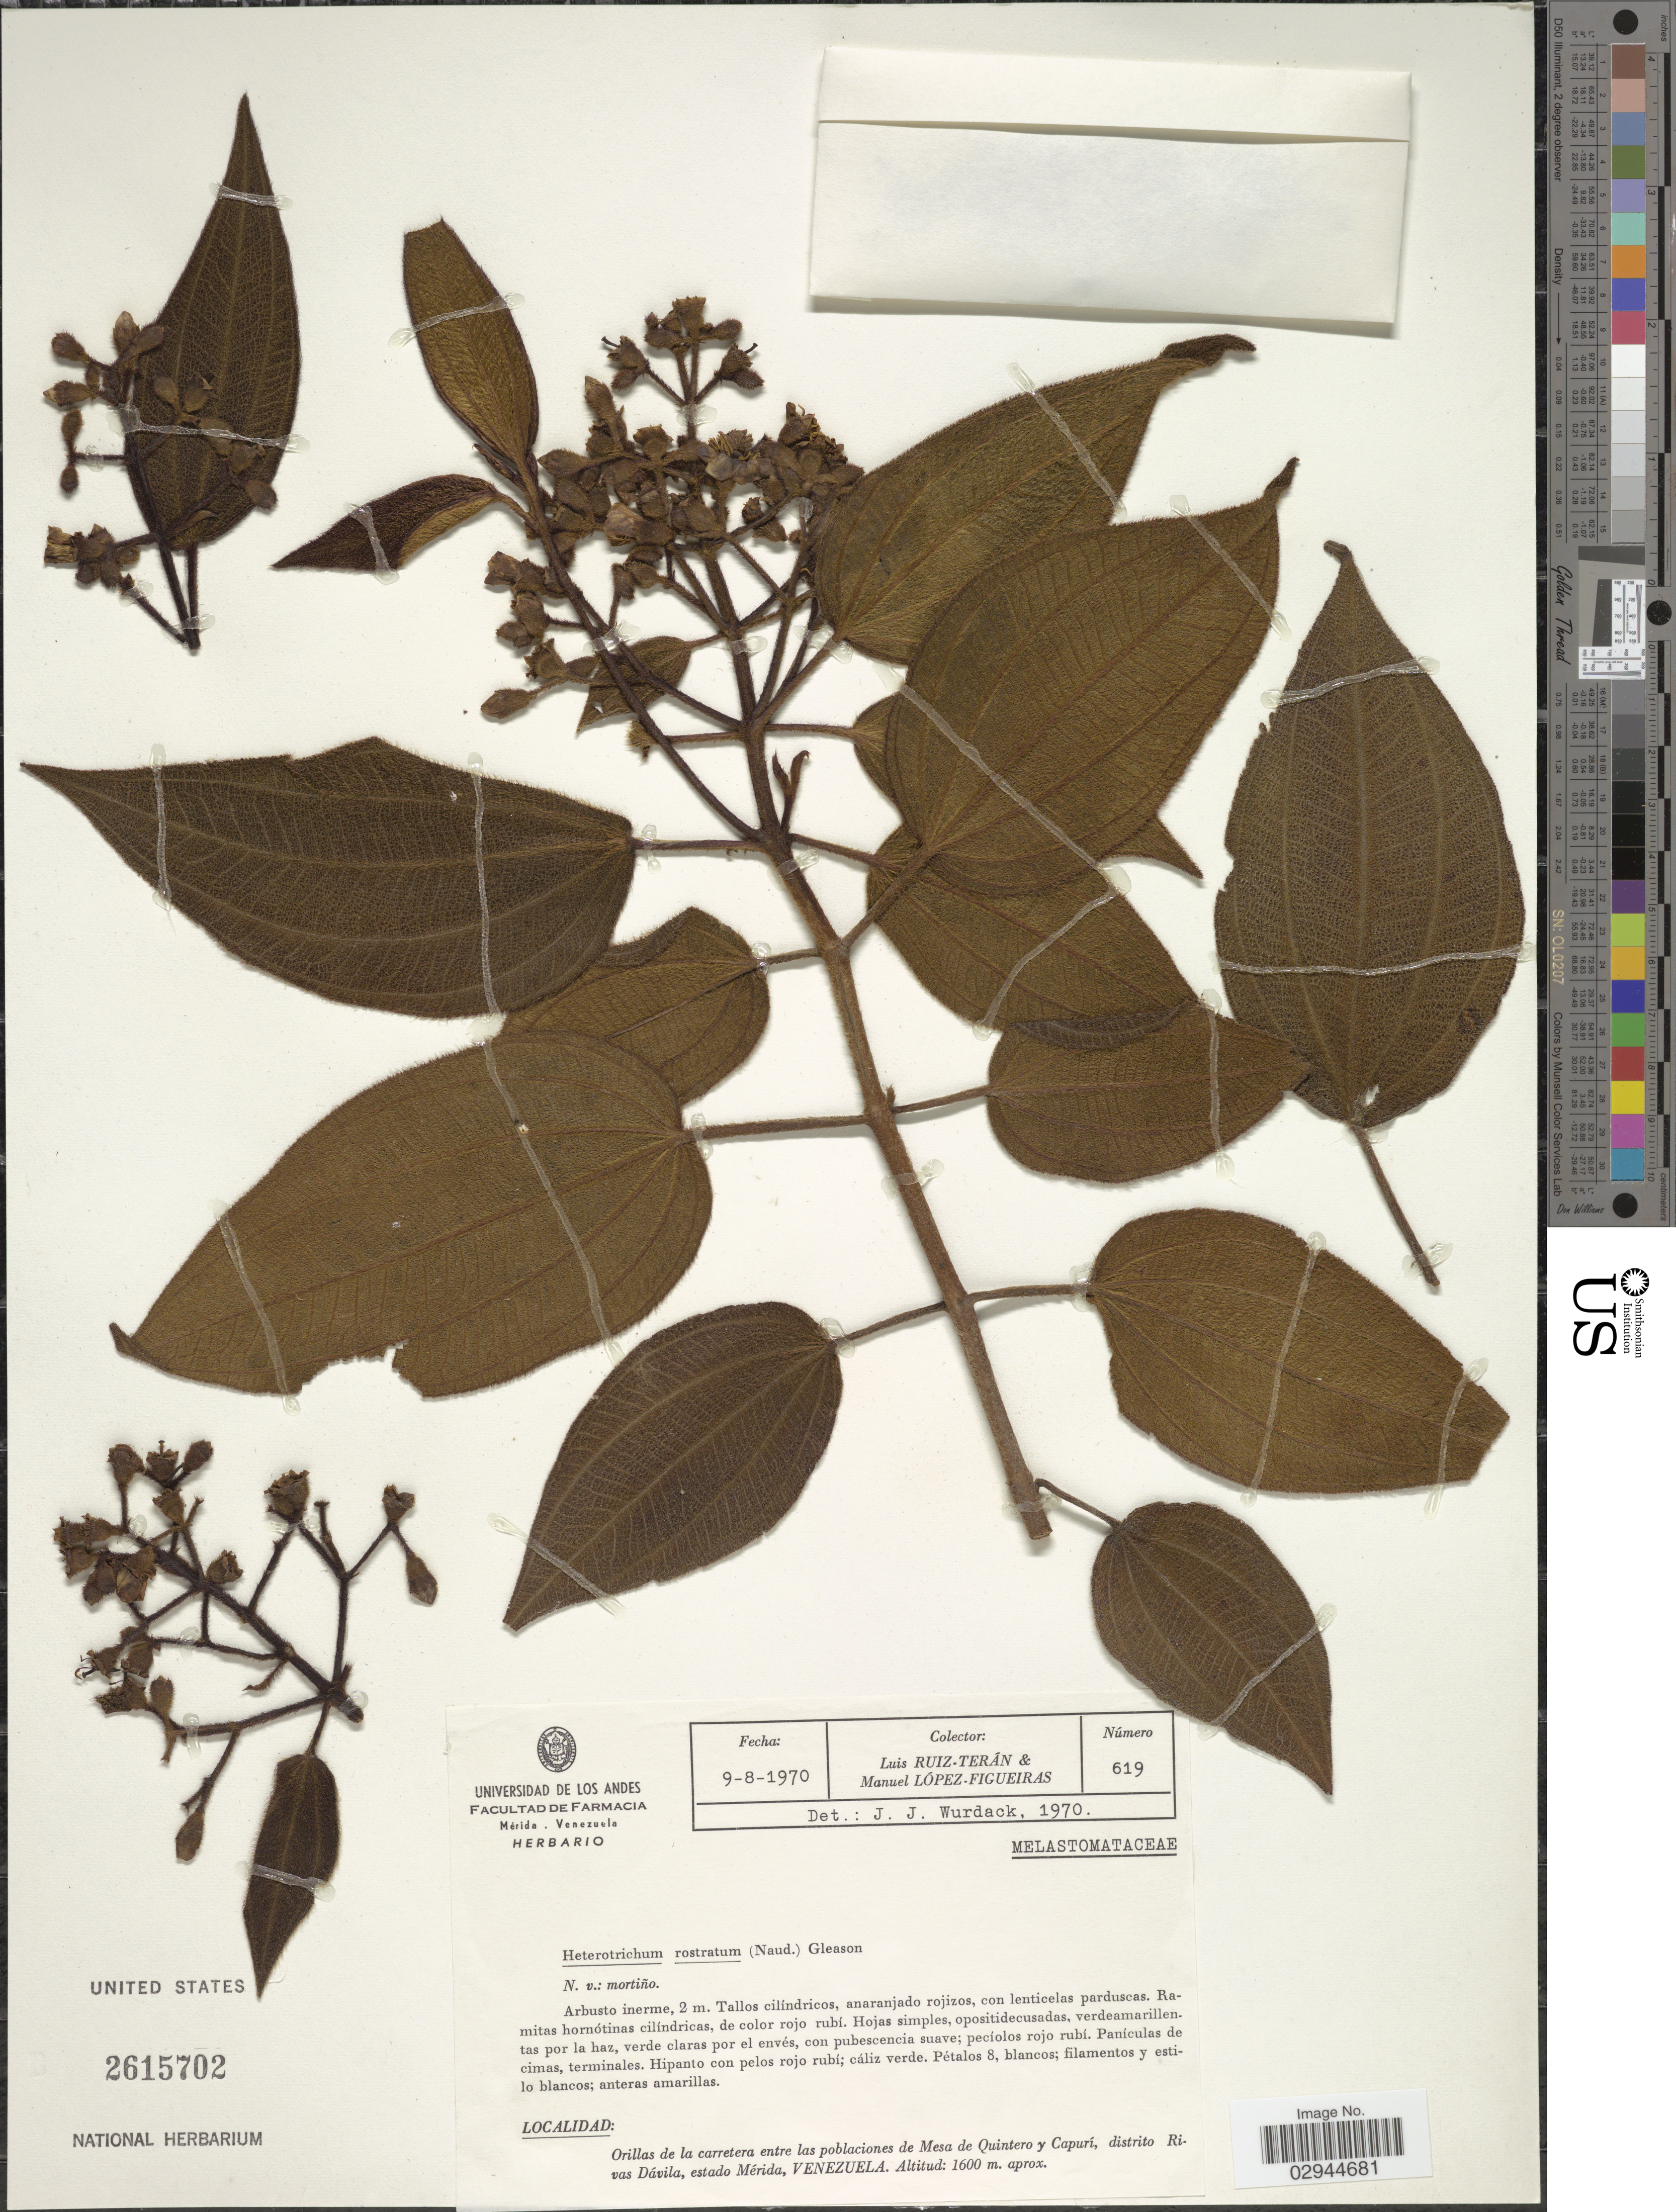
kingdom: Plantae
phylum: Tracheophyta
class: Magnoliopsida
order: Myrtales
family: Melastomataceae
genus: Miconia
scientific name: Miconia tuberculata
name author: (Naudin) Triana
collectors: L. Teran & M. López Figueiras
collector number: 619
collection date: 1970-08-09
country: Venezuela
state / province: Mérida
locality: Orillas de la carretera entre las poblaciones de Mesa de Quintero y Capurí, distrito Rivas Dávila.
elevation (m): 1600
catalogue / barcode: US 2615702